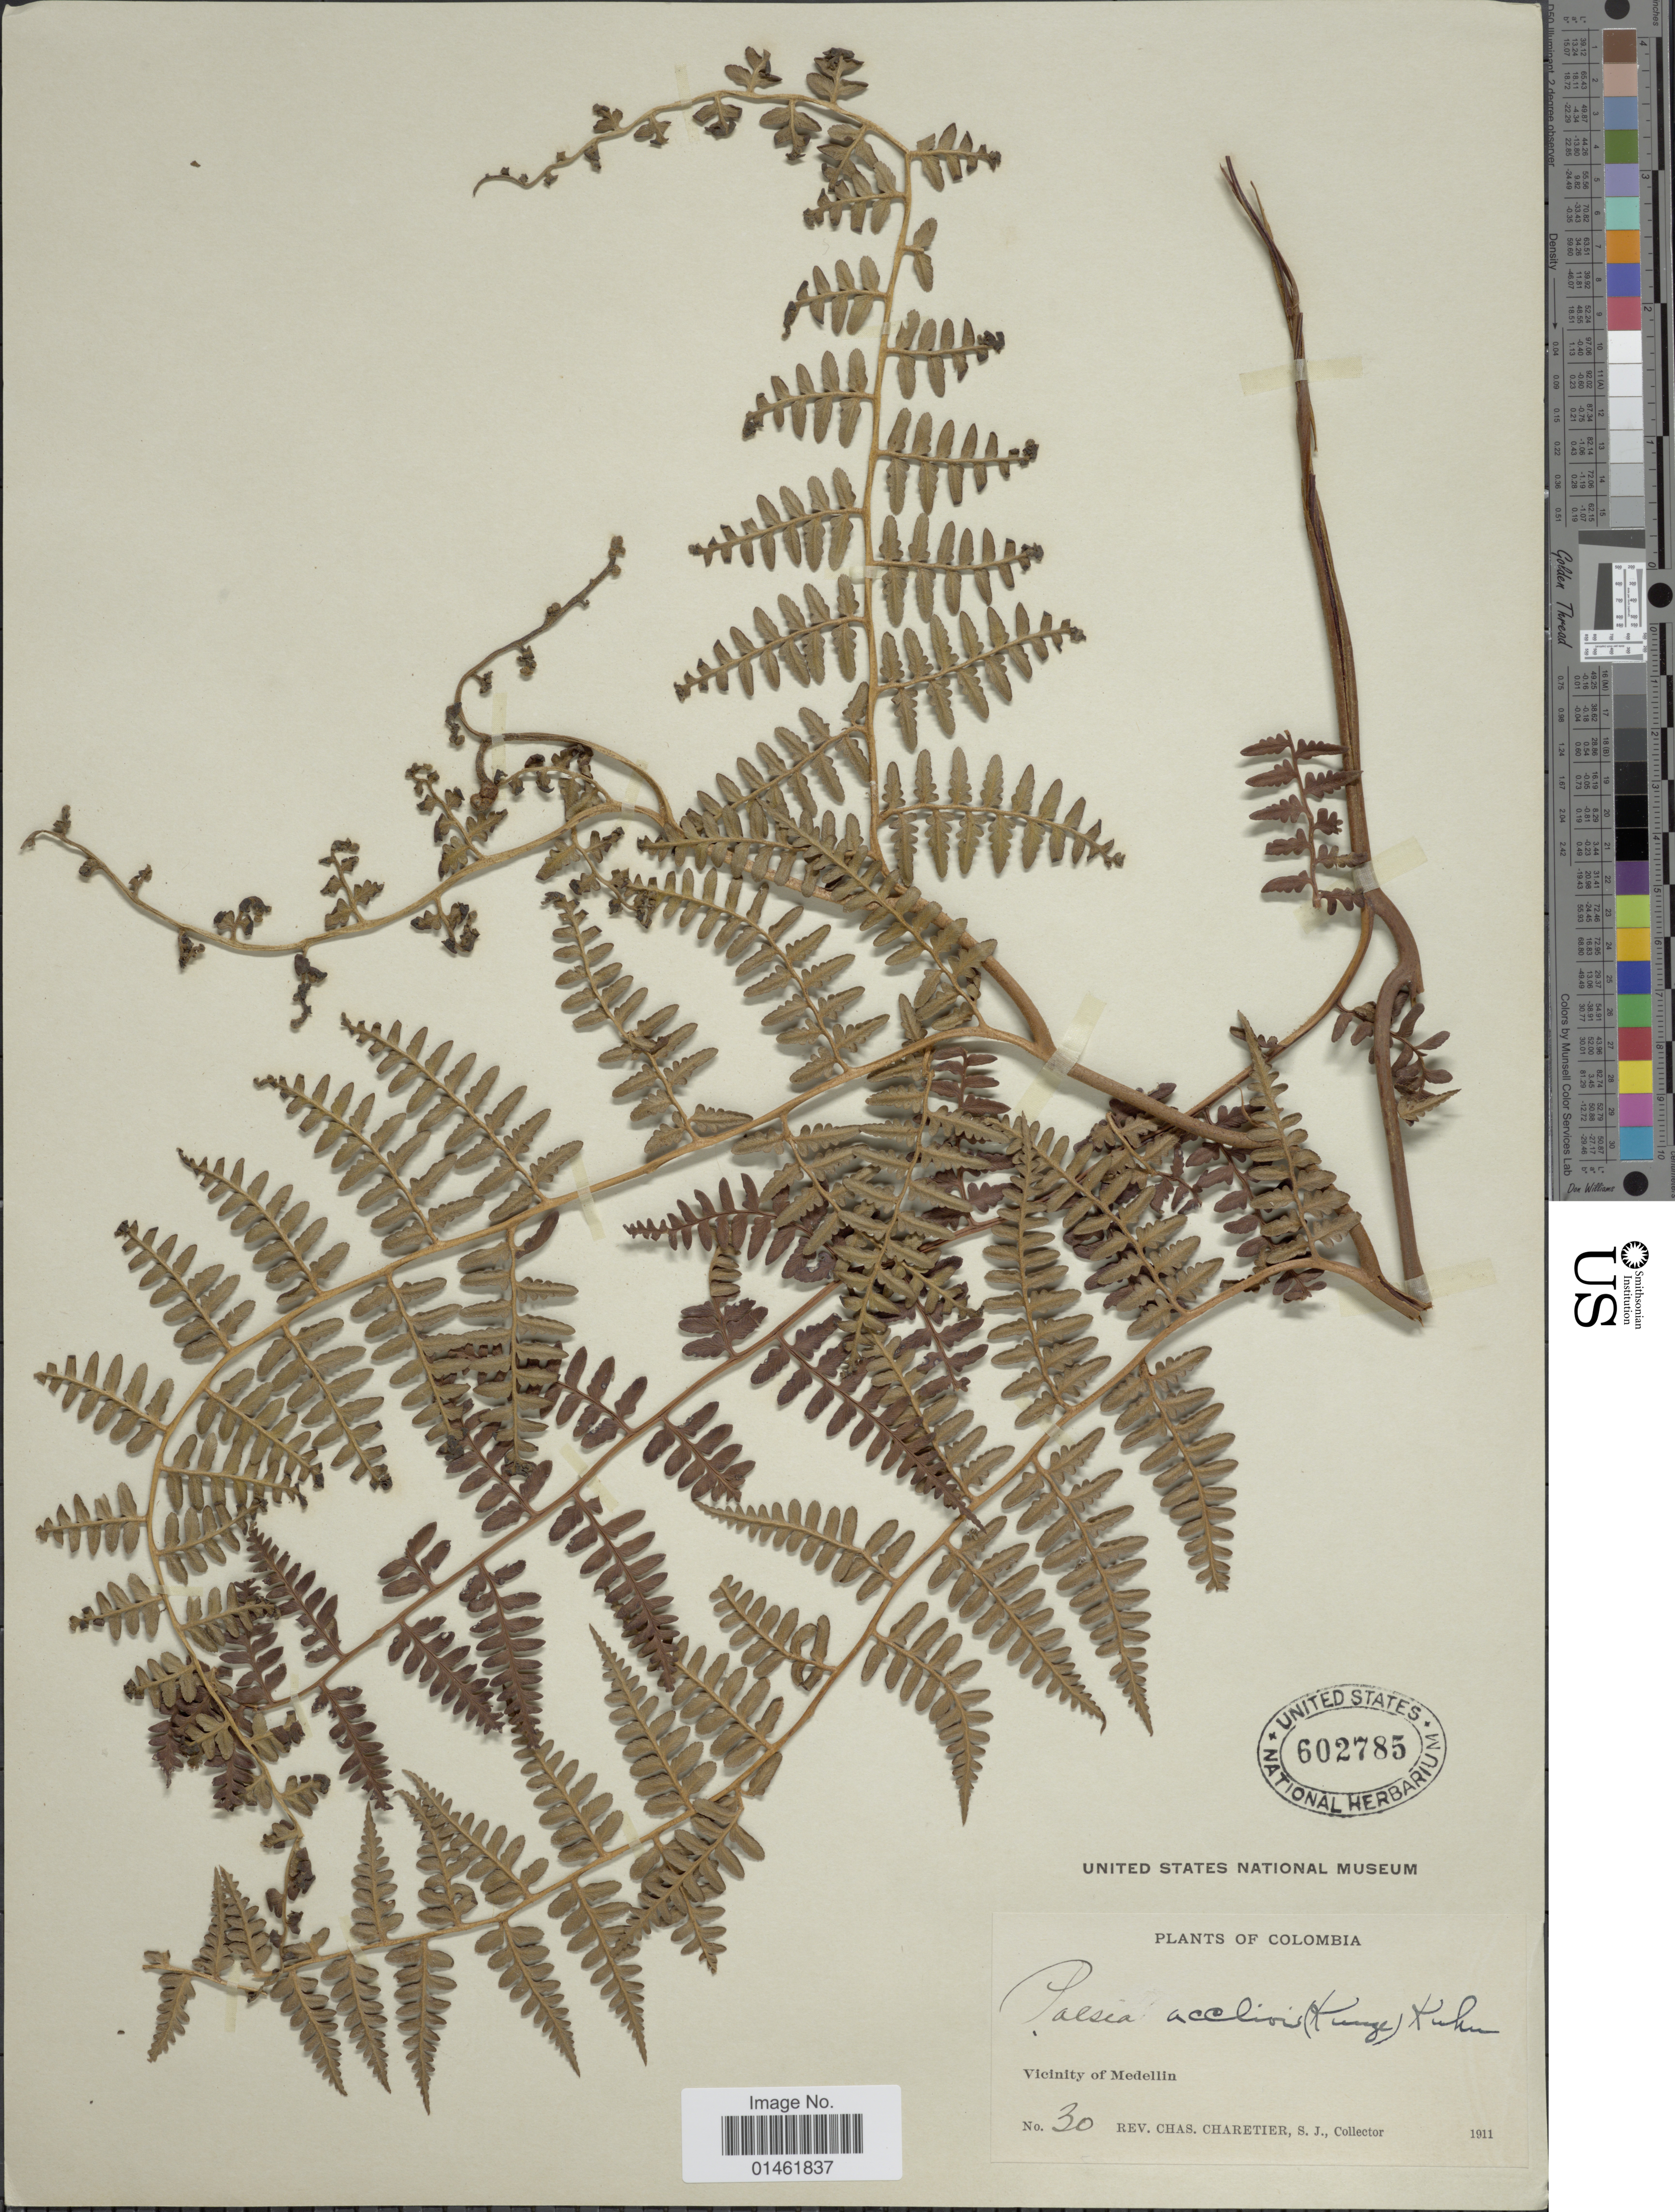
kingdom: Plantae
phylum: Tracheophyta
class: Polypodiopsida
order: Polypodiales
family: Dennstaedtiaceae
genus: Paesia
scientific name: Paesia glandulosa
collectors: C. Charetier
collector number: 30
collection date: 1911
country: Colombia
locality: Vicinity of Medelin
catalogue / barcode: US 602785